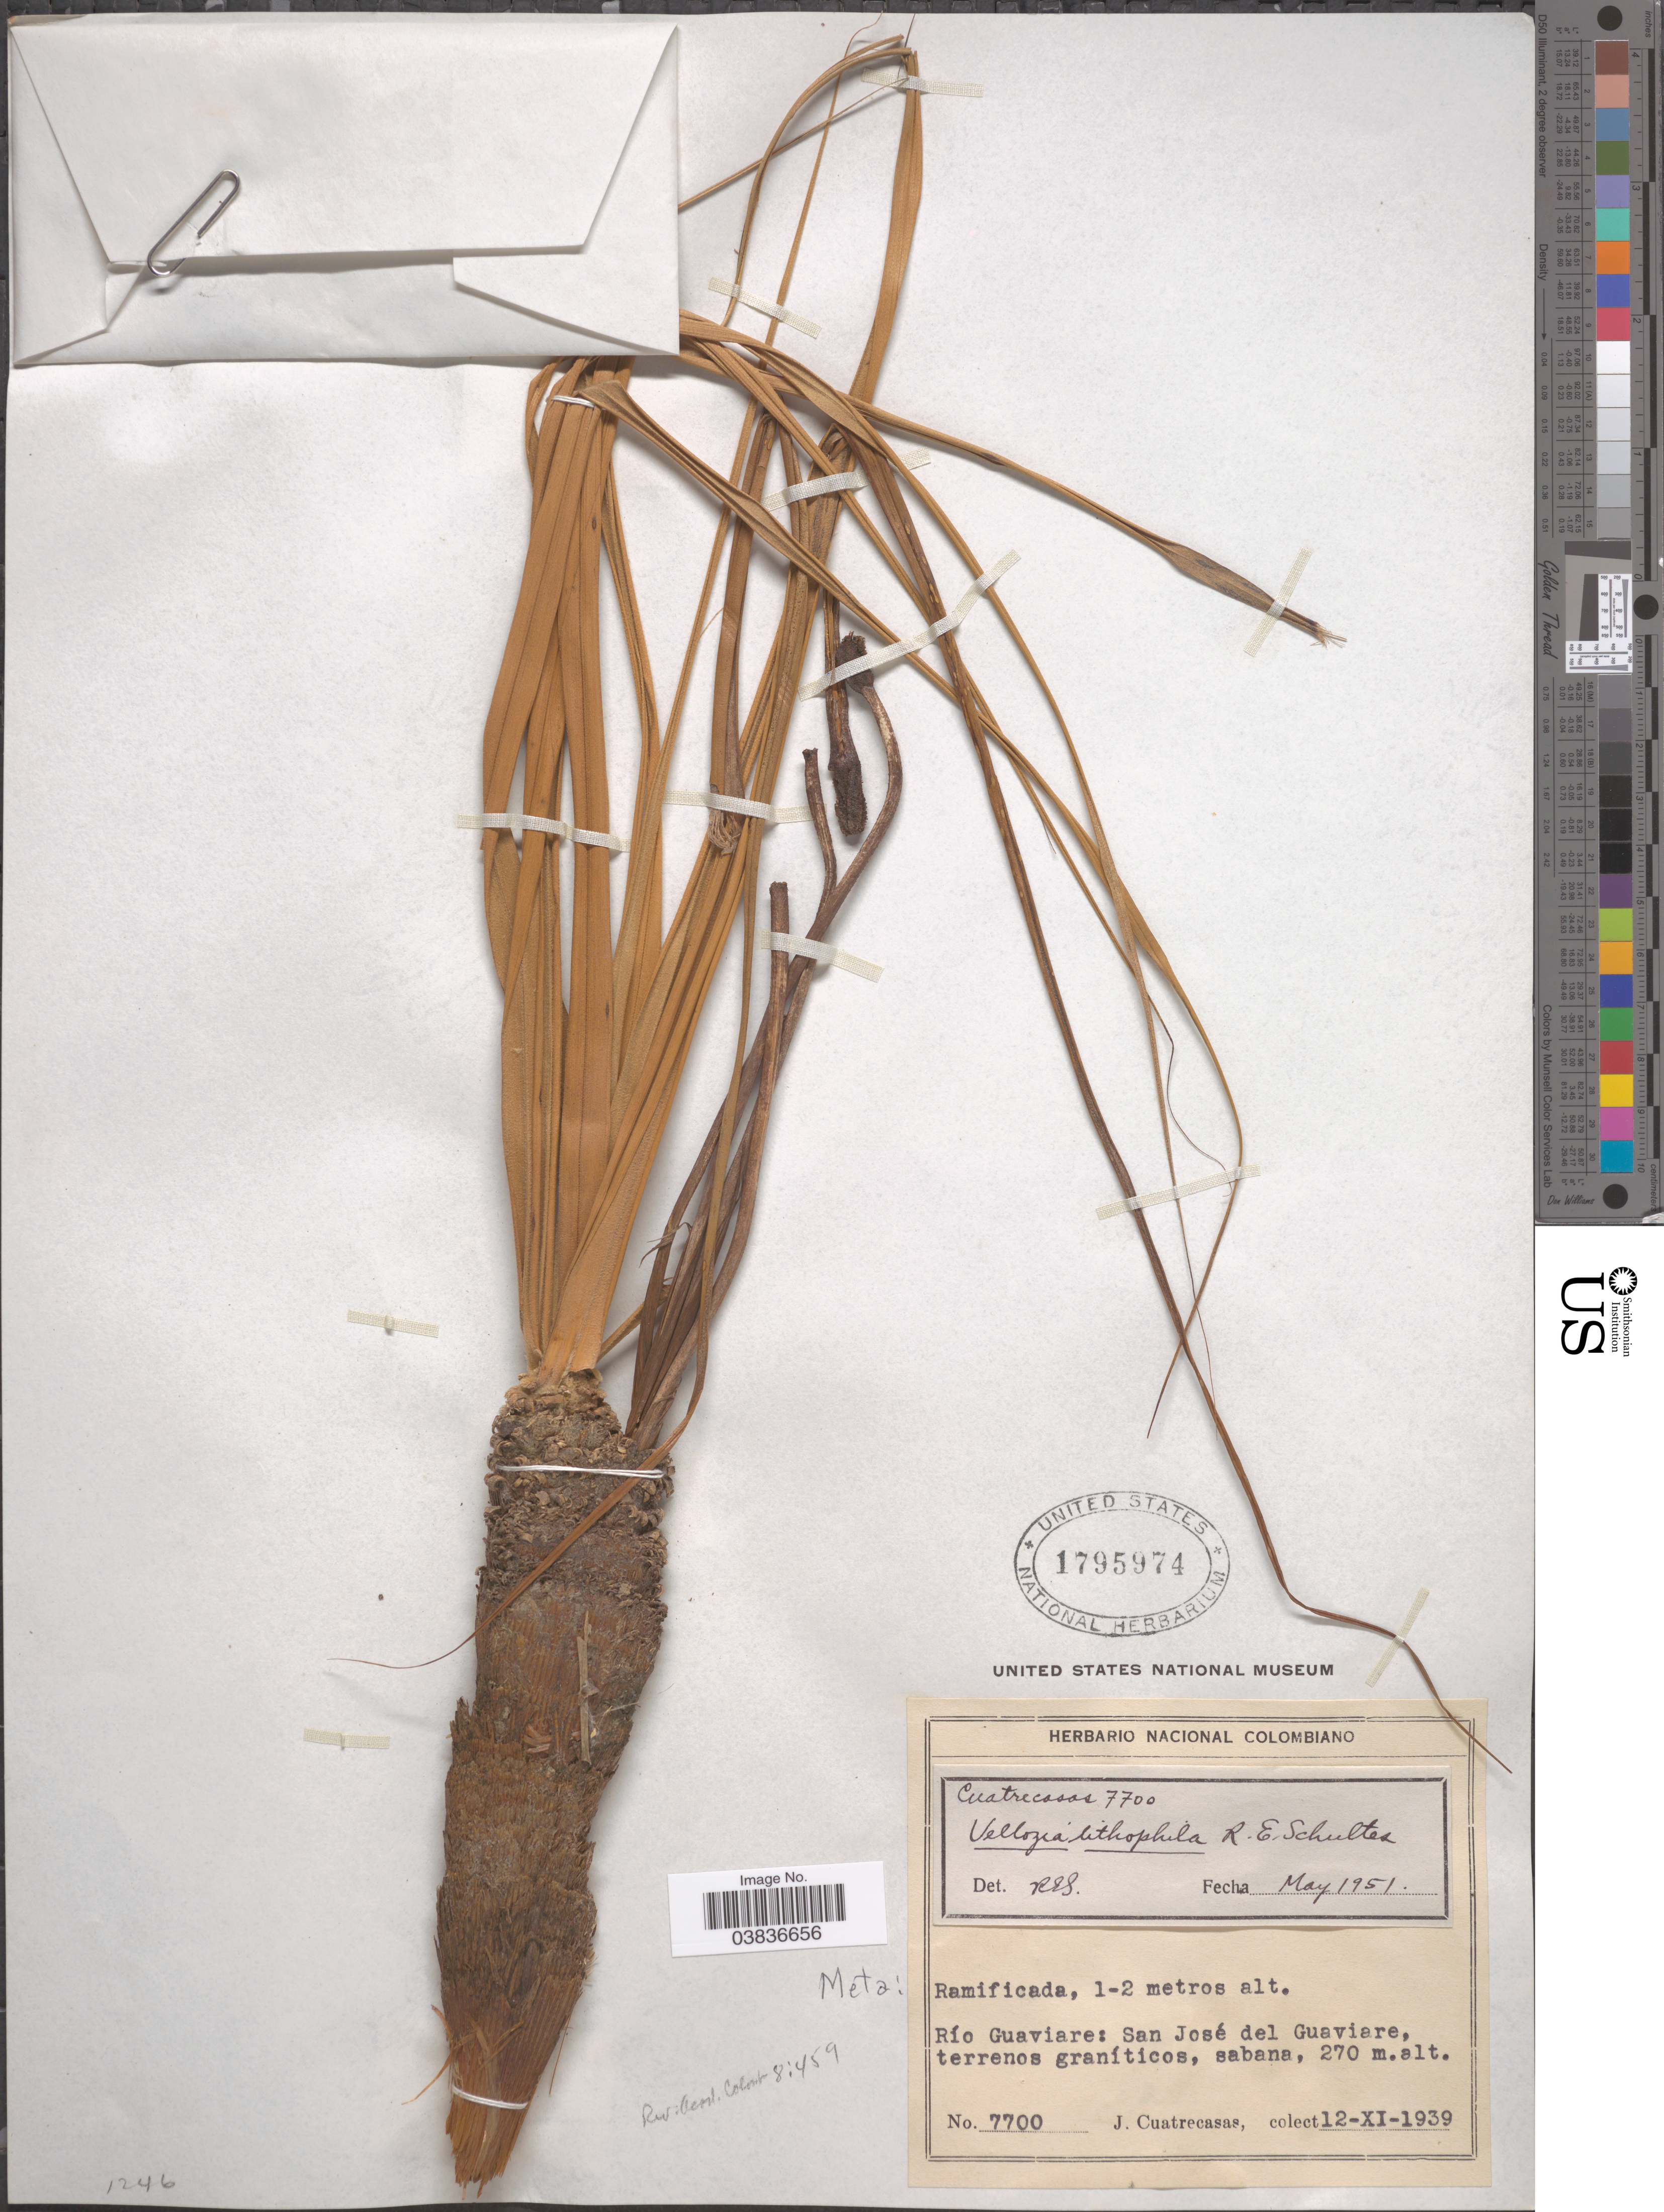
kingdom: Plantae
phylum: Tracheophyta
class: Liliopsida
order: Pandanales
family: Velloziaceae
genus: Vellozia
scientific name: Vellozia tubiflora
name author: (A. Rich.) Kunth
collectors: J. Cuatrecasas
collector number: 7700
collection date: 1939-11-12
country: Colombia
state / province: Guaviare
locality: Río Guaviare: San José del Guaviare.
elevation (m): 270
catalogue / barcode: US 1795974